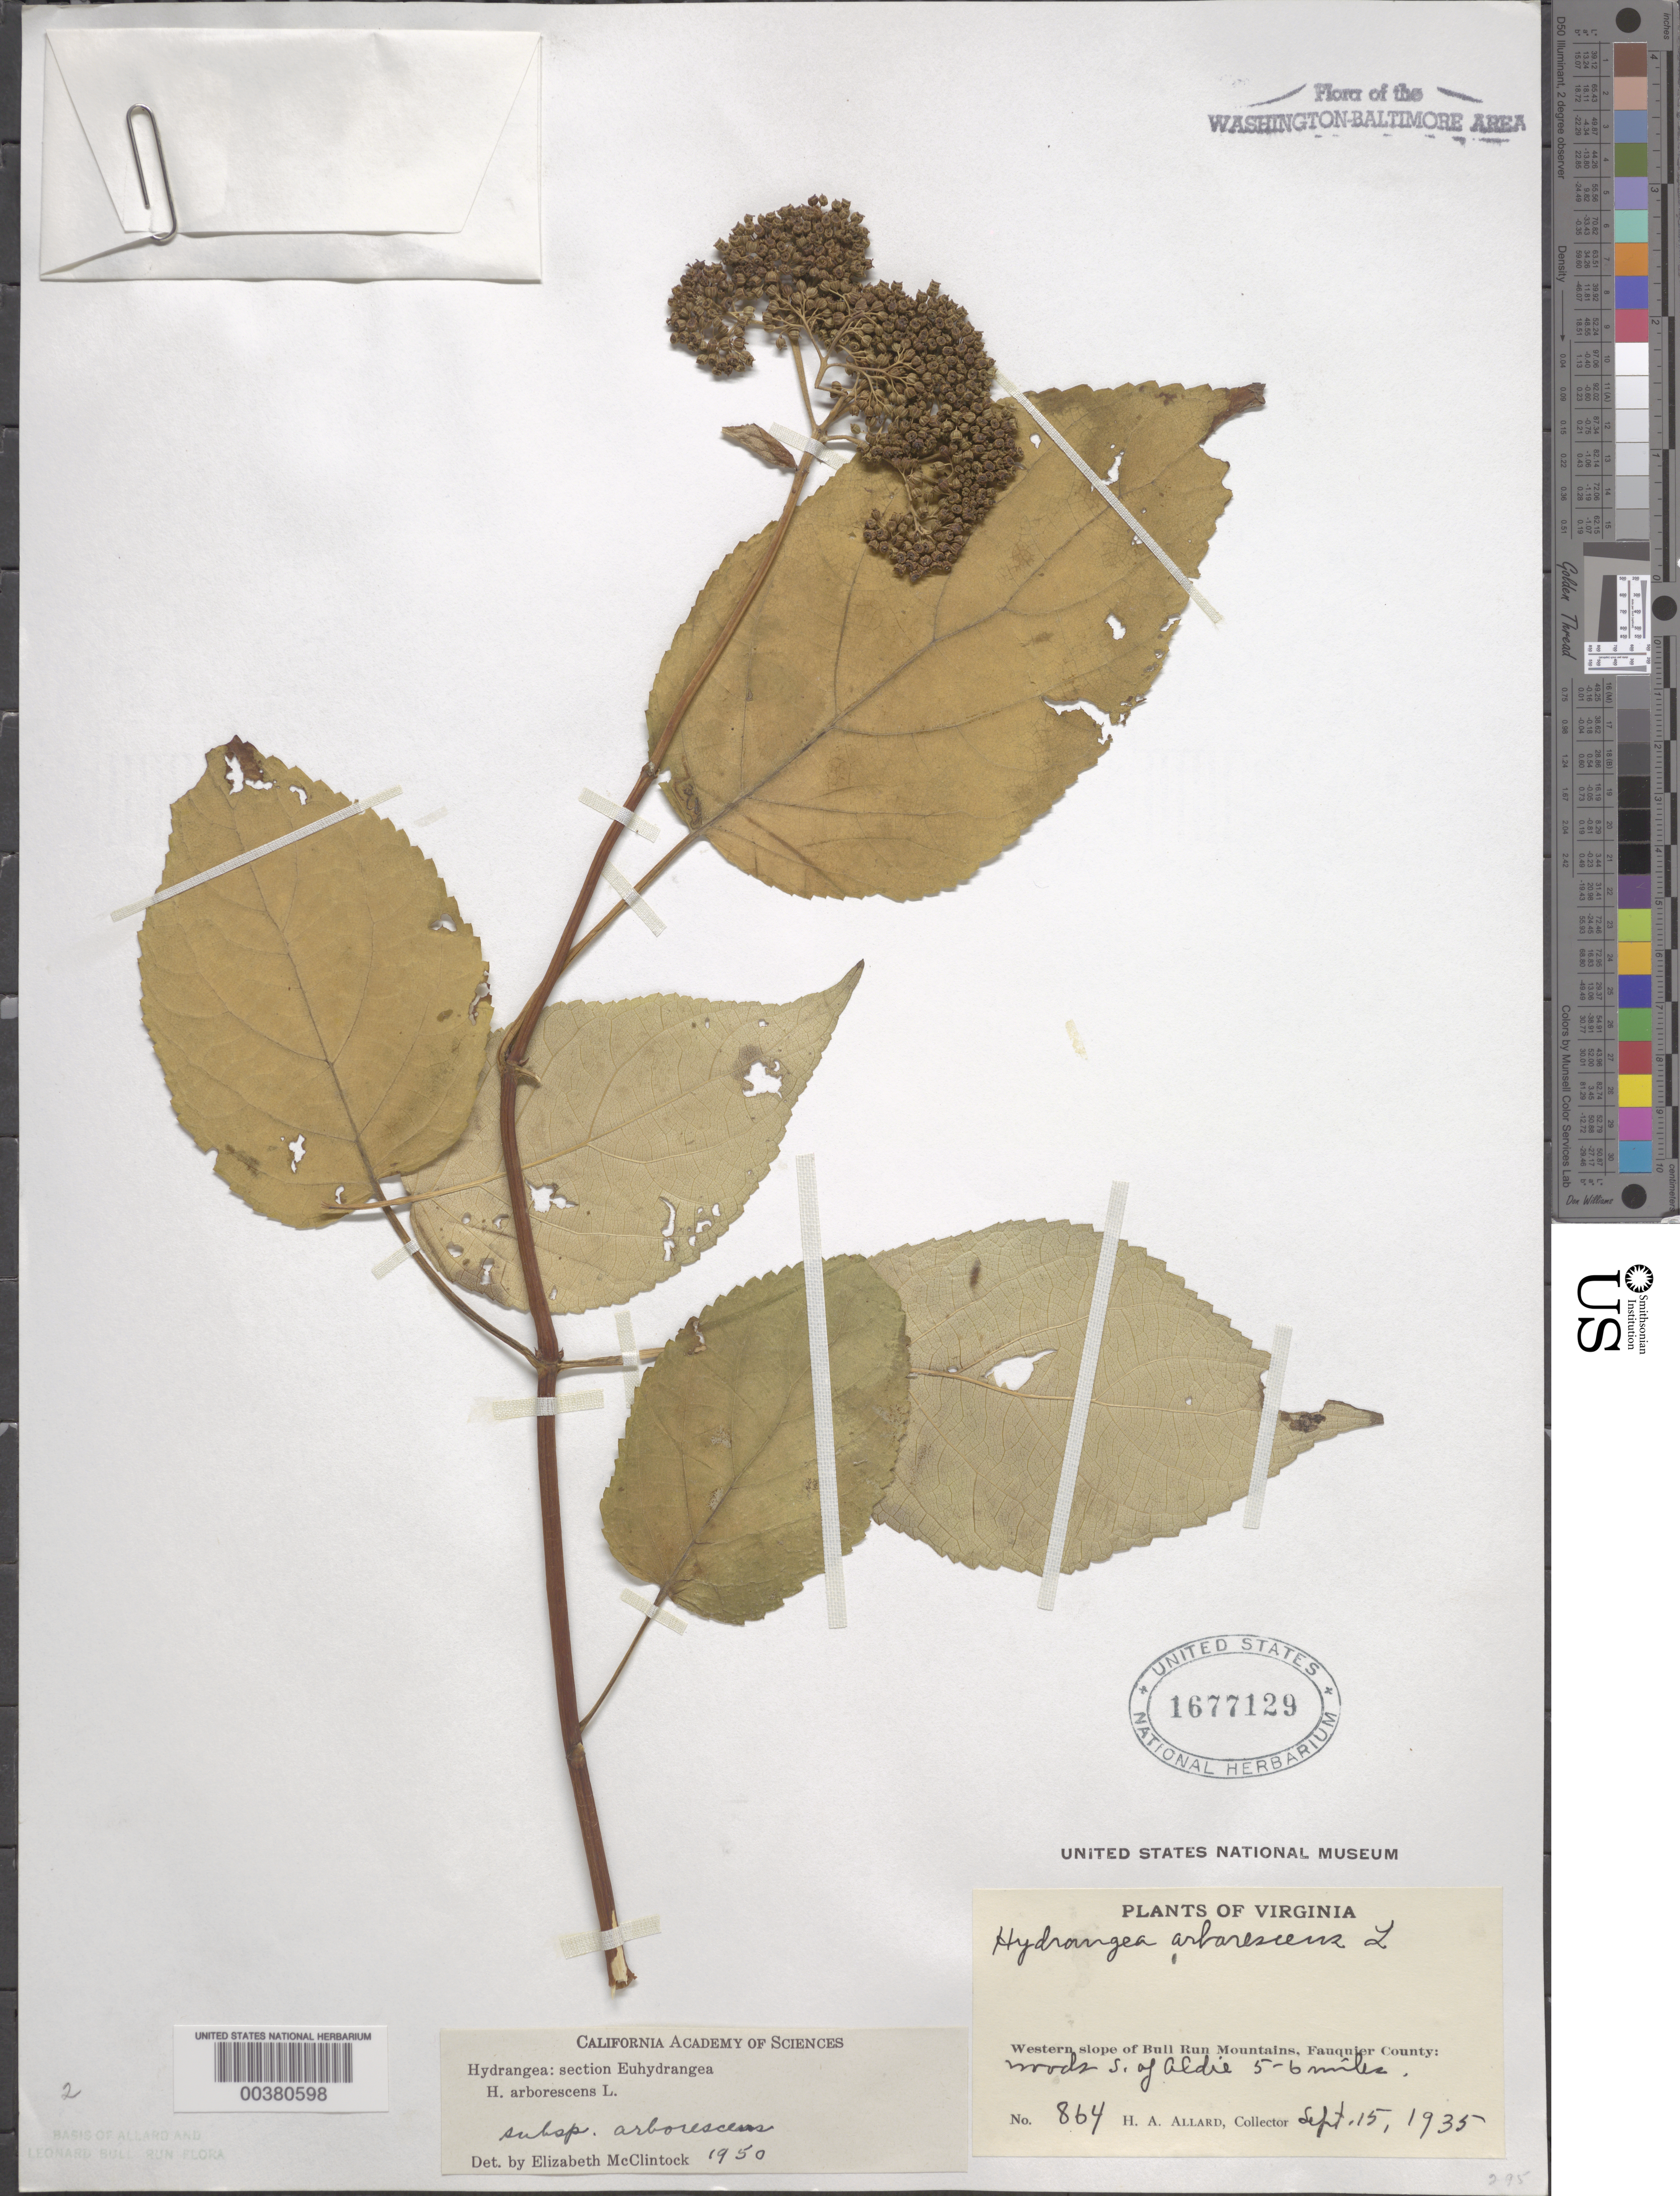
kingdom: Plantae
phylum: Tracheophyta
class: Magnoliopsida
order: Cornales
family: Hydrangeaceae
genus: Hydrangea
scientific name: Hydrangea arborescens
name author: L.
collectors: H. A. Allard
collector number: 864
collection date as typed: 15 Sep 1935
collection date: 1935-09-15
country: United States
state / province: Virginia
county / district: Fauquier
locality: South of Aldie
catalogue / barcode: US 1677129